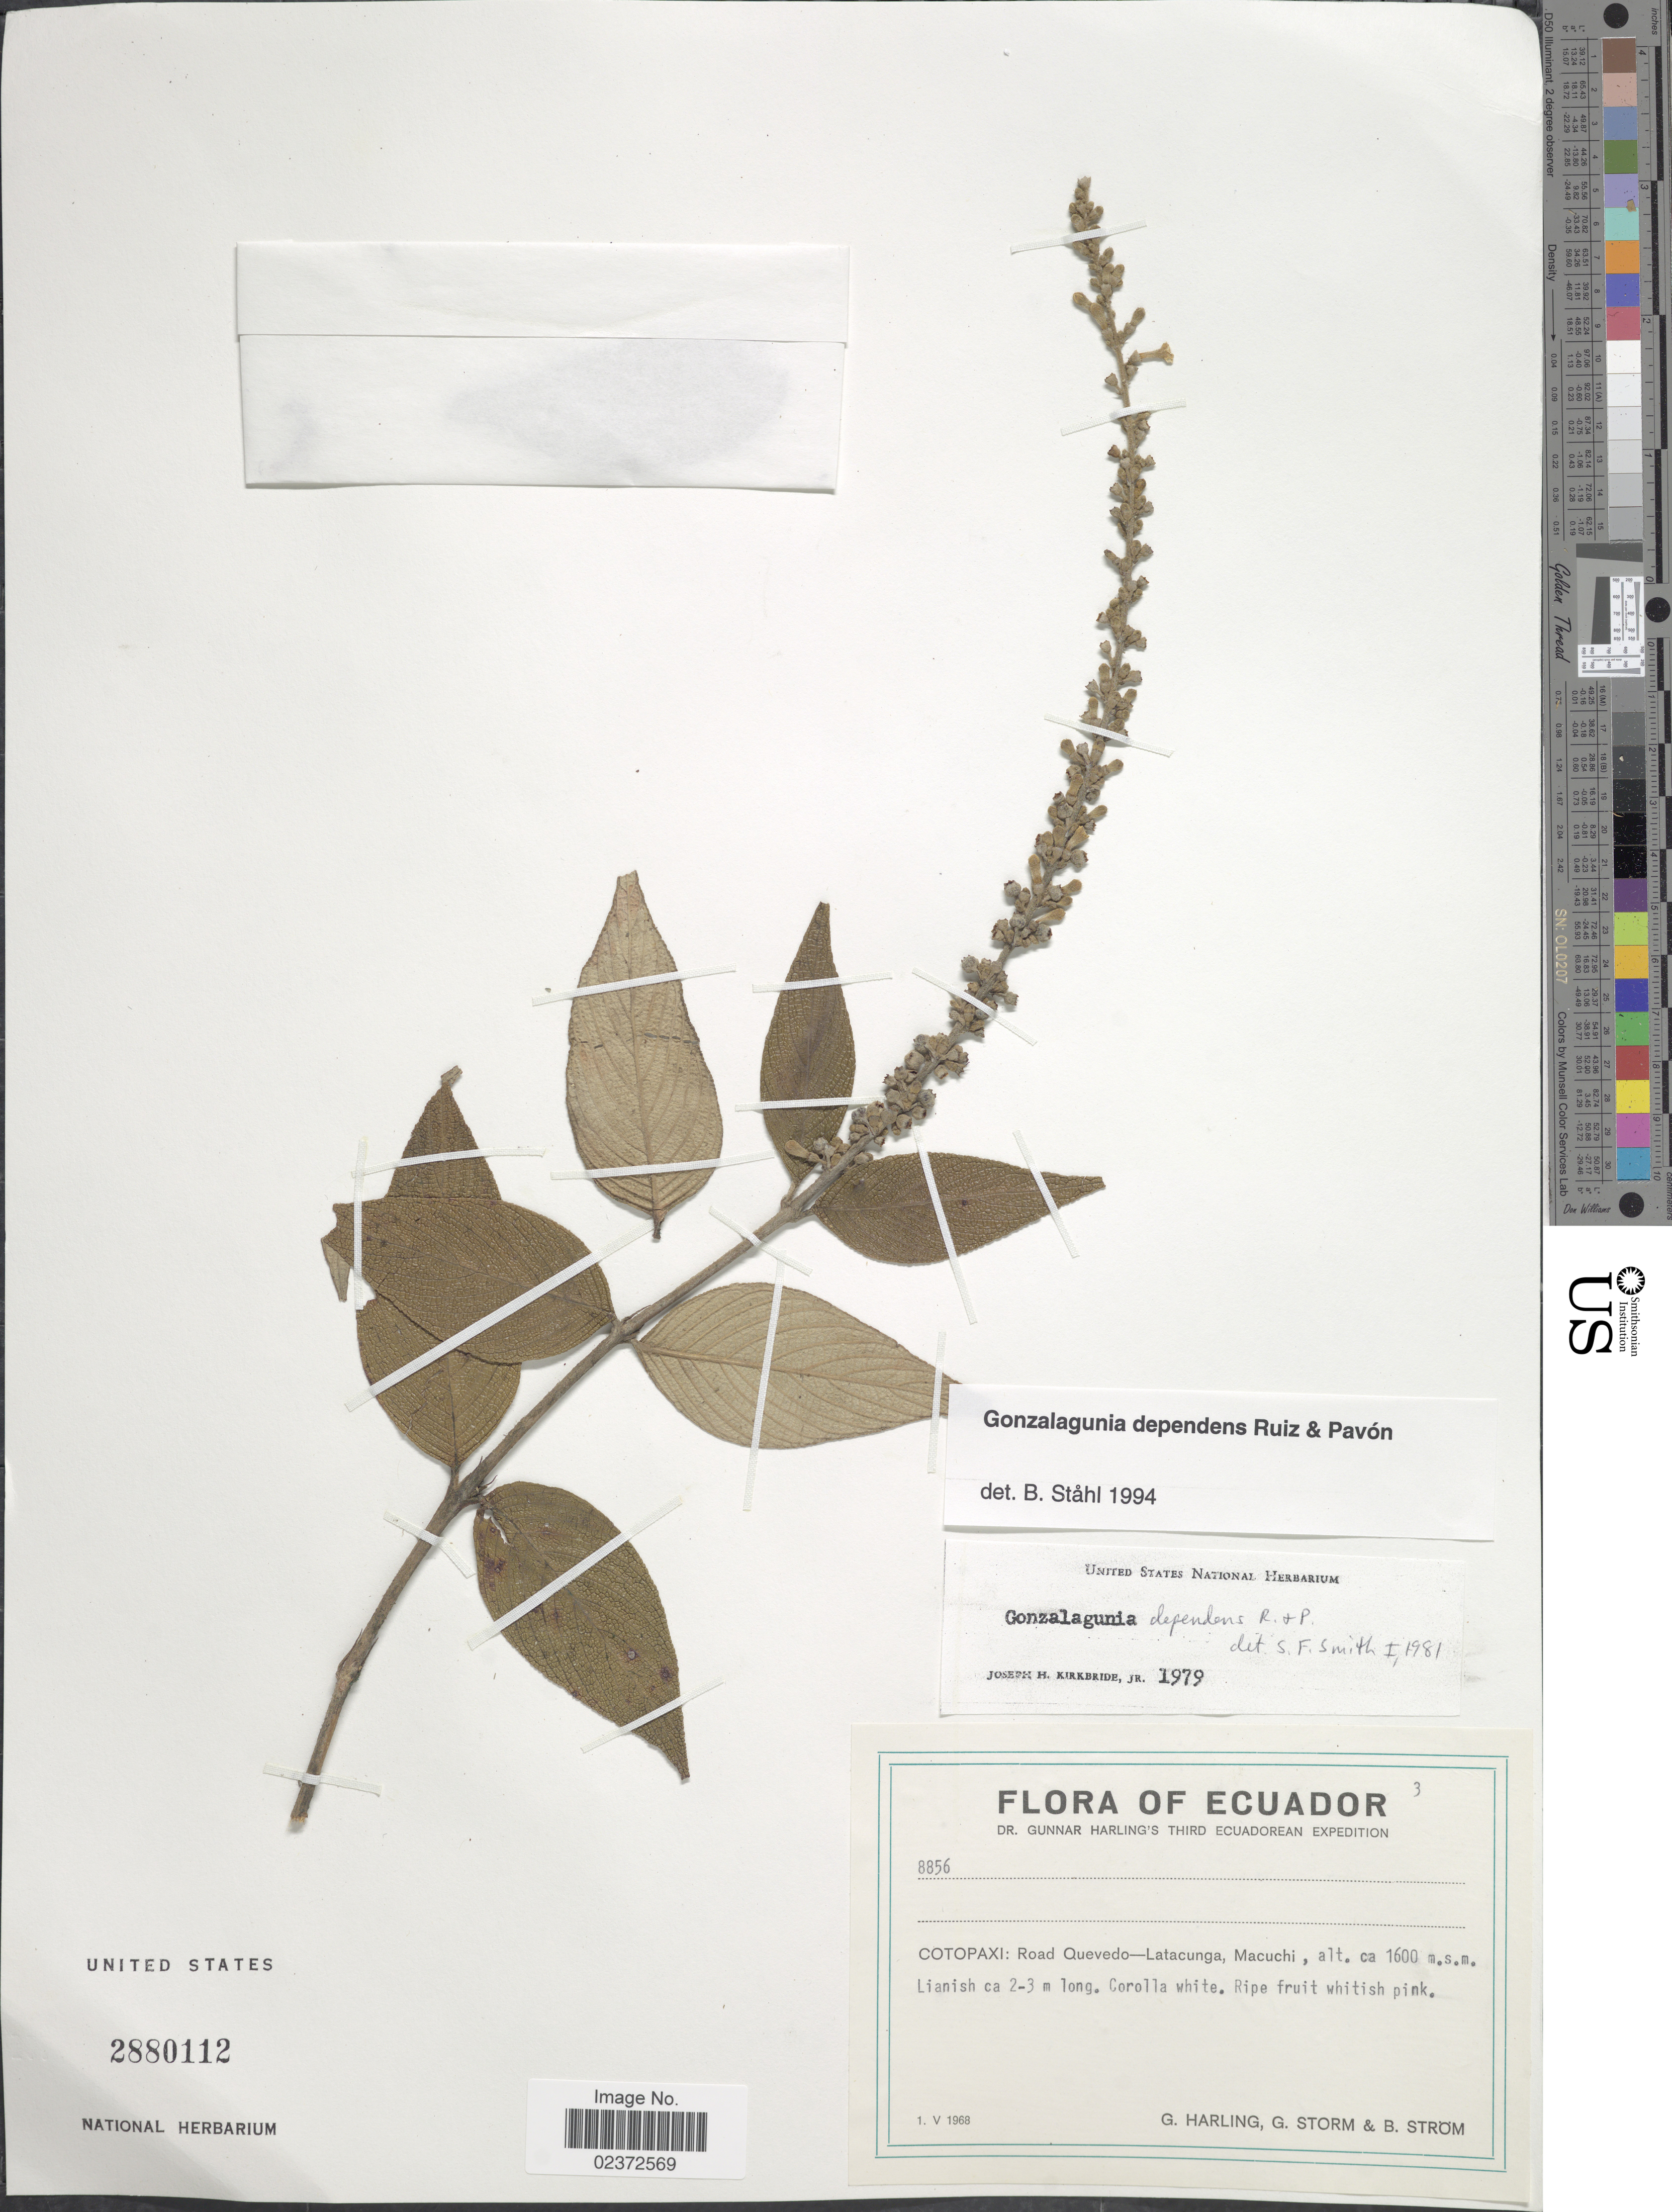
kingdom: Plantae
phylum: Tracheophyta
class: Magnoliopsida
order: Gentianales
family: Rubiaceae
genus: Gonzalagunia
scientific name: Gonzalagunia dependens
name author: Ruiz & Pav.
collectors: G. Harling, G. Storm & B. Ström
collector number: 8856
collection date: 1968-05-01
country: Ecuador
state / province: Cotopaxi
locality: Road Quevedo-Latacunga, Macuchi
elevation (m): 1600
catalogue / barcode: US 2880112